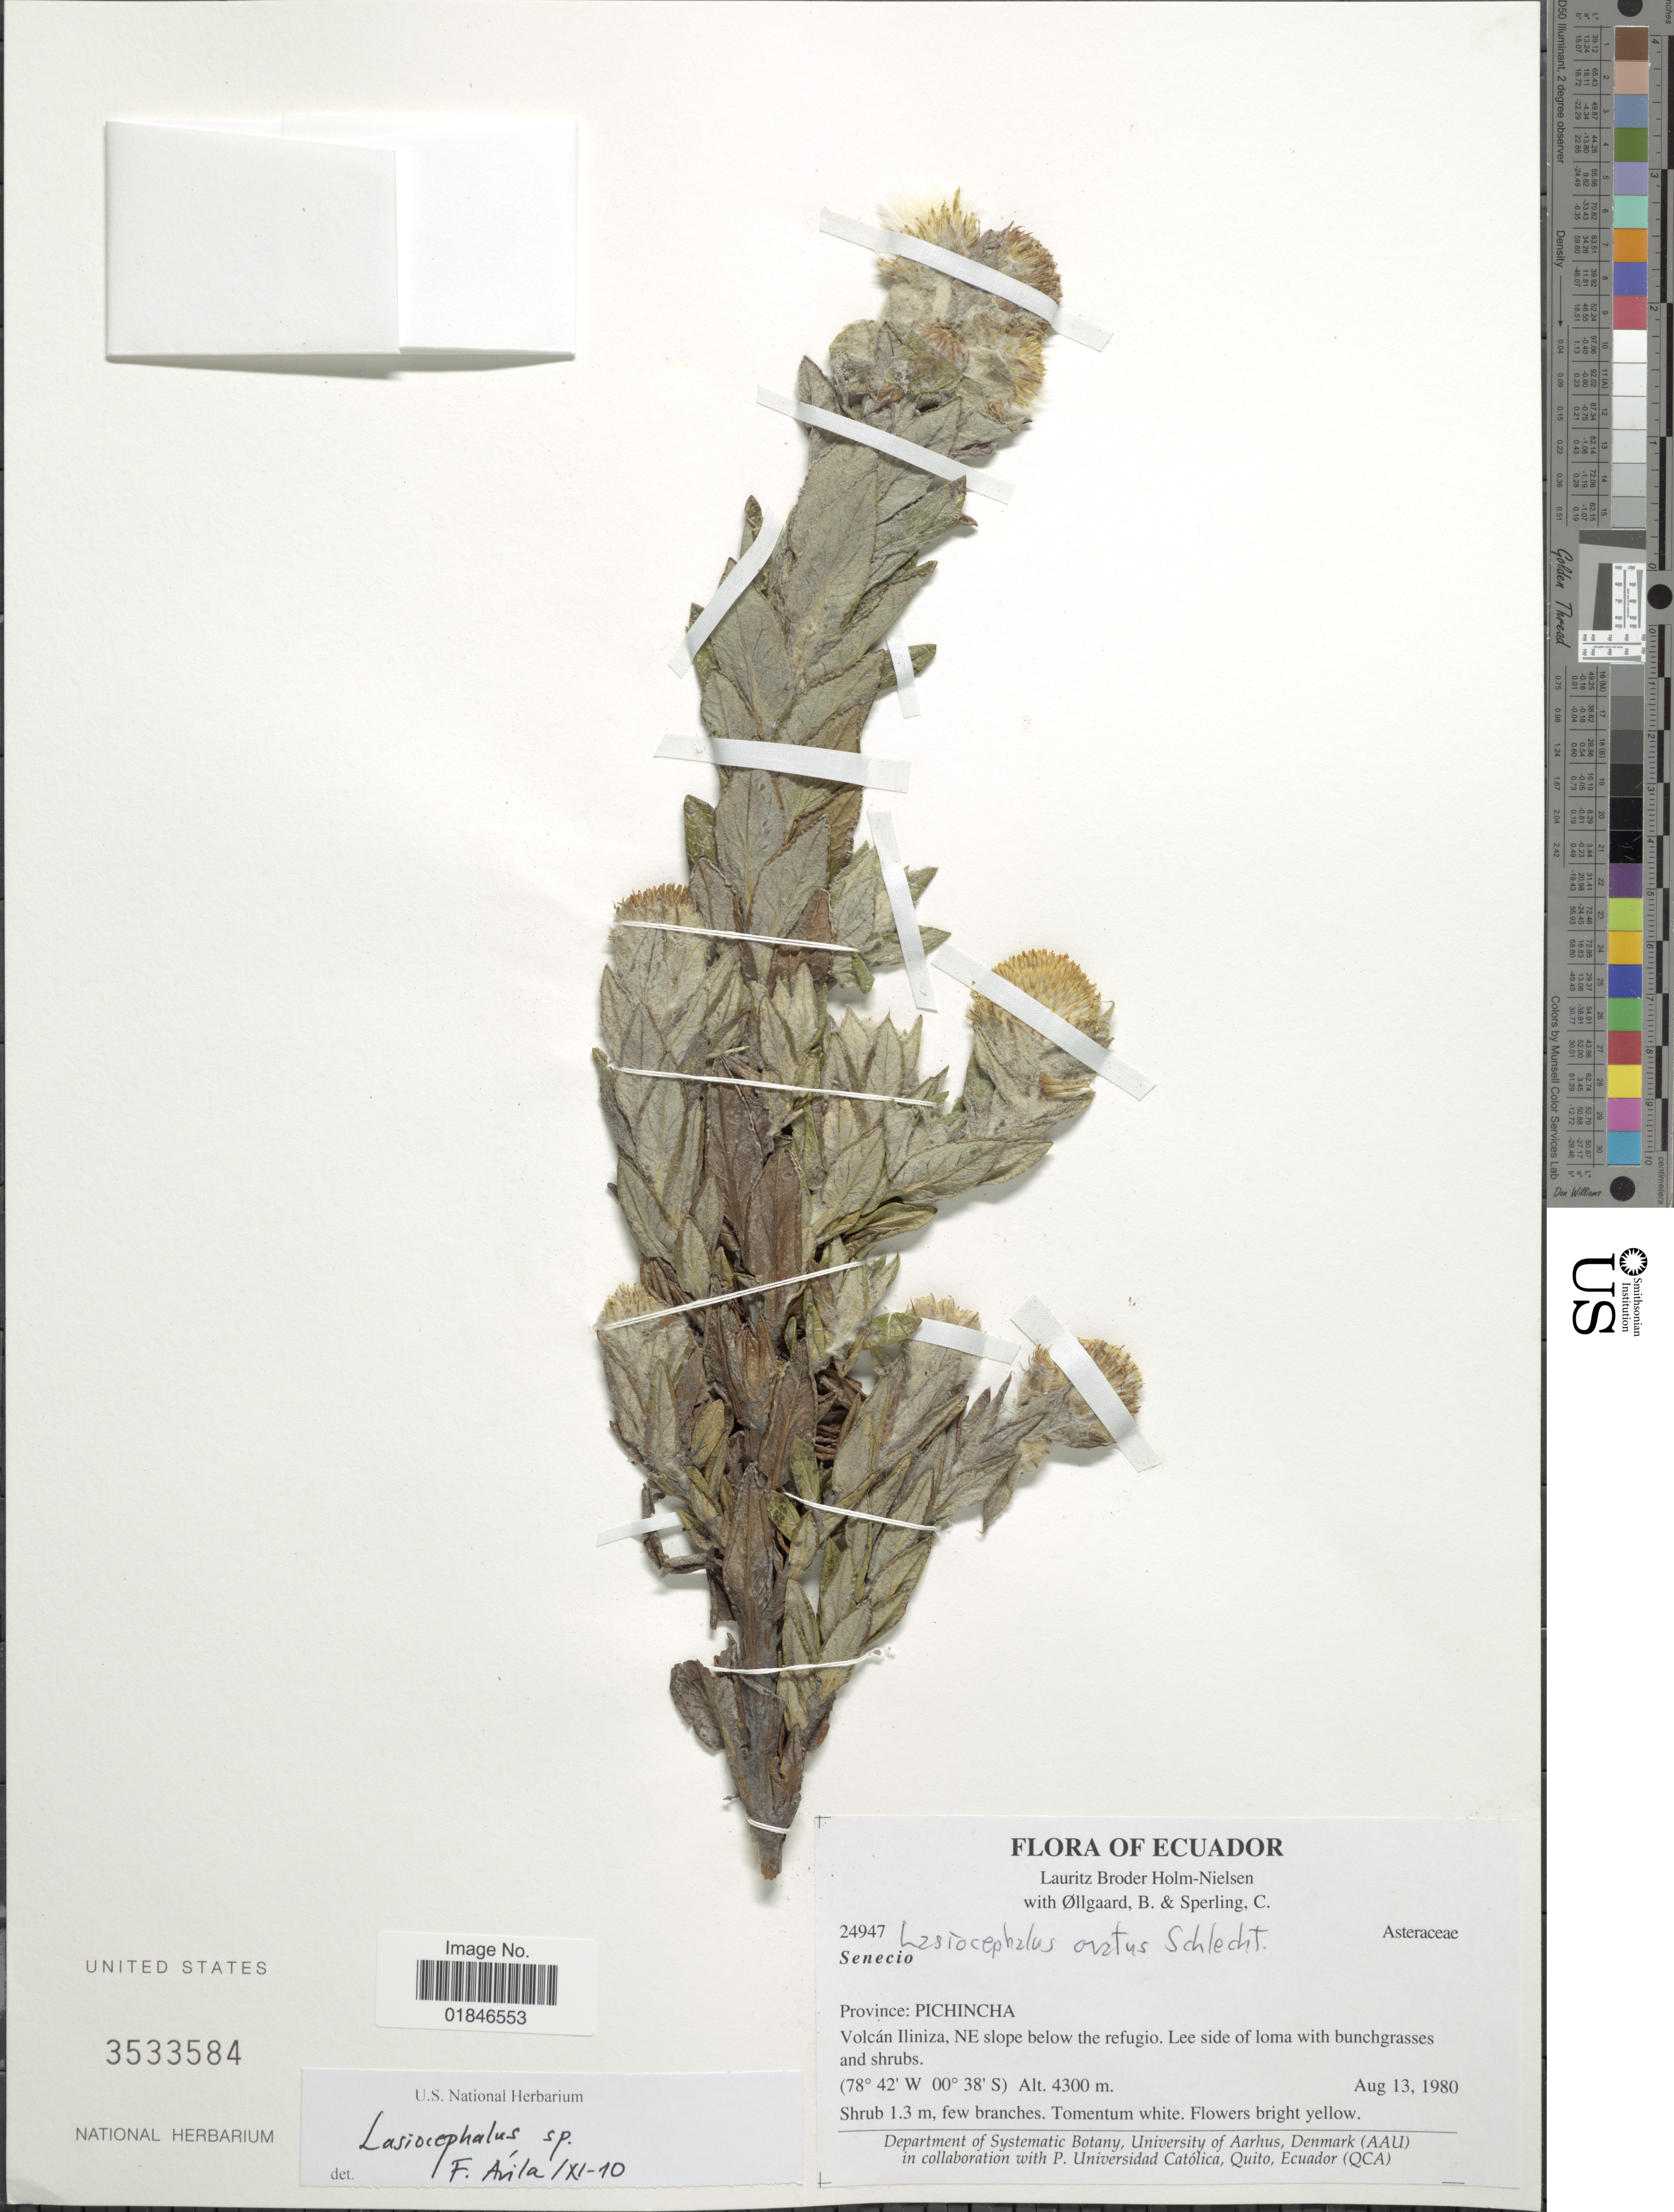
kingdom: Plantae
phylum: Tracheophyta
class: Magnoliopsida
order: Asterales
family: Asteraceae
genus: Senecio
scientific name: Senecio superandinus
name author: Cuatrec.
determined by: Salomon, Luciana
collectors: L. B. Holm-Nielsen, B. Øllgaard & C. Sperling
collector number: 24947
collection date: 1980-08-13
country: Ecuador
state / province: Pichincha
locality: Province: Pichincha, Volcan Iliniza, NE slope below the refugio. Lee side of loma with bunchgrasses and shrubs.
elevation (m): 4300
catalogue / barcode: US 3533584